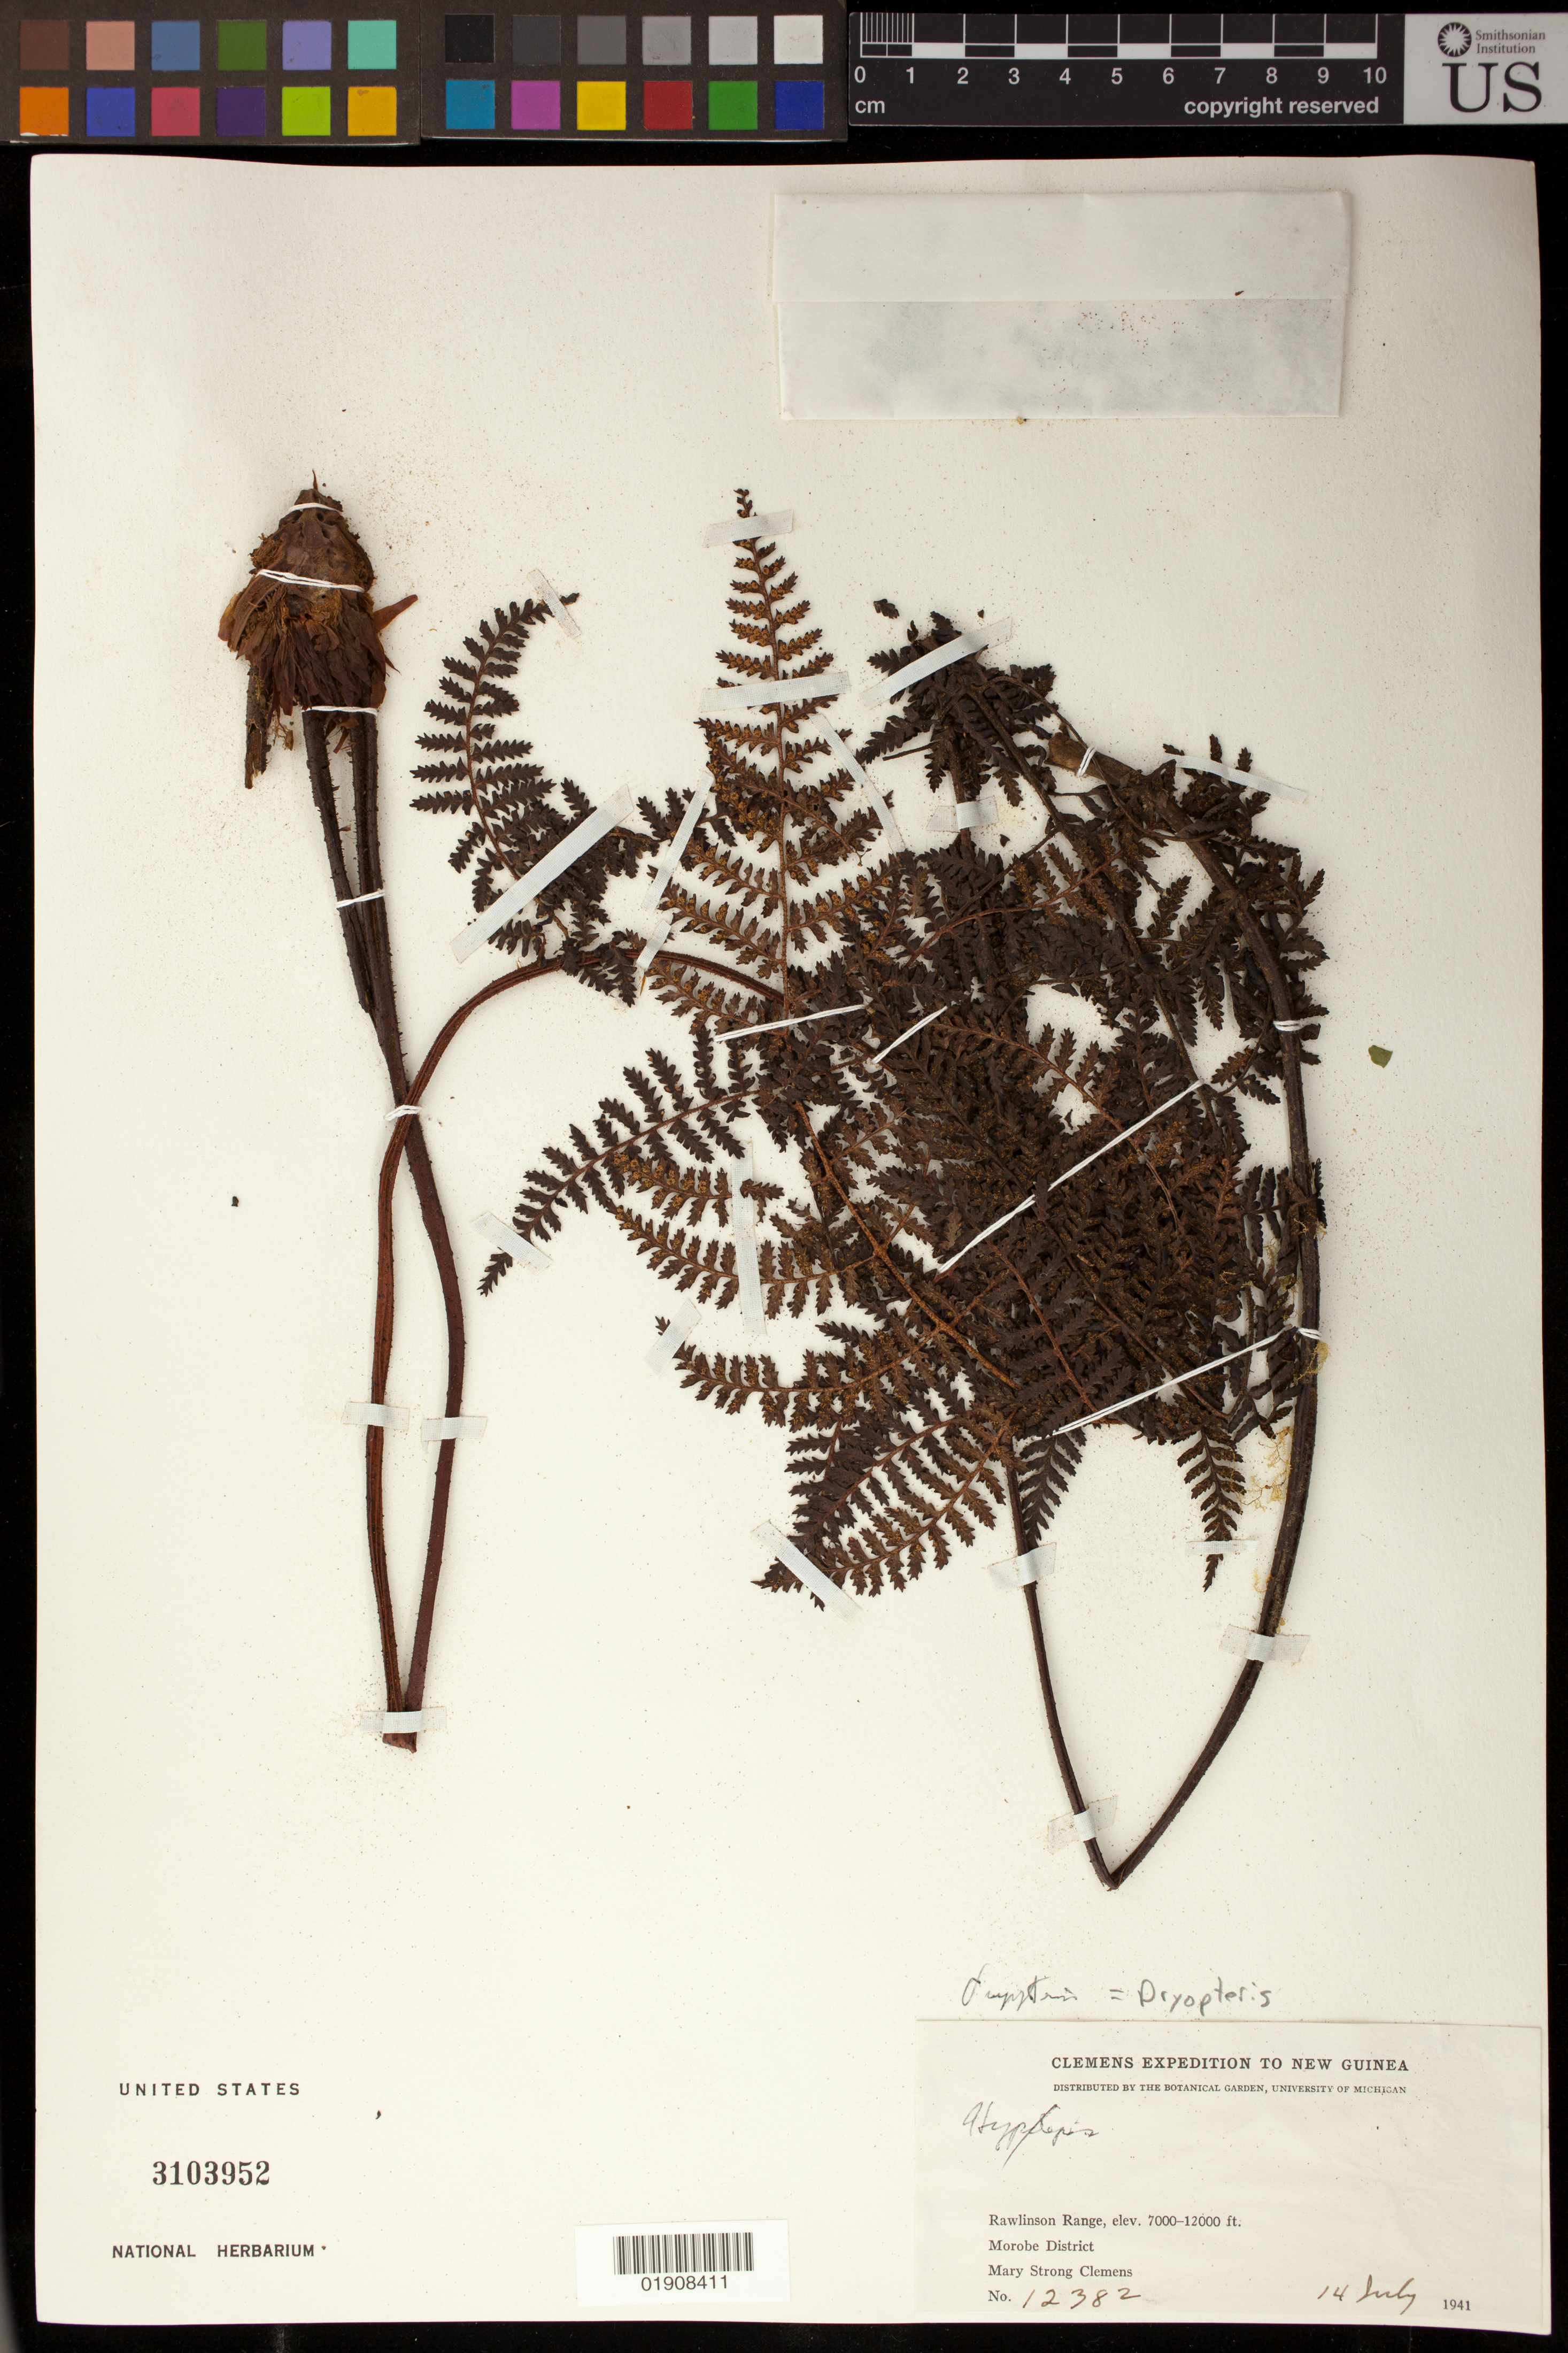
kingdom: Plantae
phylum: Tracheophyta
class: Polypodiopsida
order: Polypodiales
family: Dryopteridaceae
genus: Dryopteris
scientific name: Dryopteris hypolepidioides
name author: Rosenst.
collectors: M. S. Clemens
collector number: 12382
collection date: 1941-07-14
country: Papua New Guinea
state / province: Morobe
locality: New Guinea, Rawlinson Range, Morobe District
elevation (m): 2134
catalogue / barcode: US 3103952